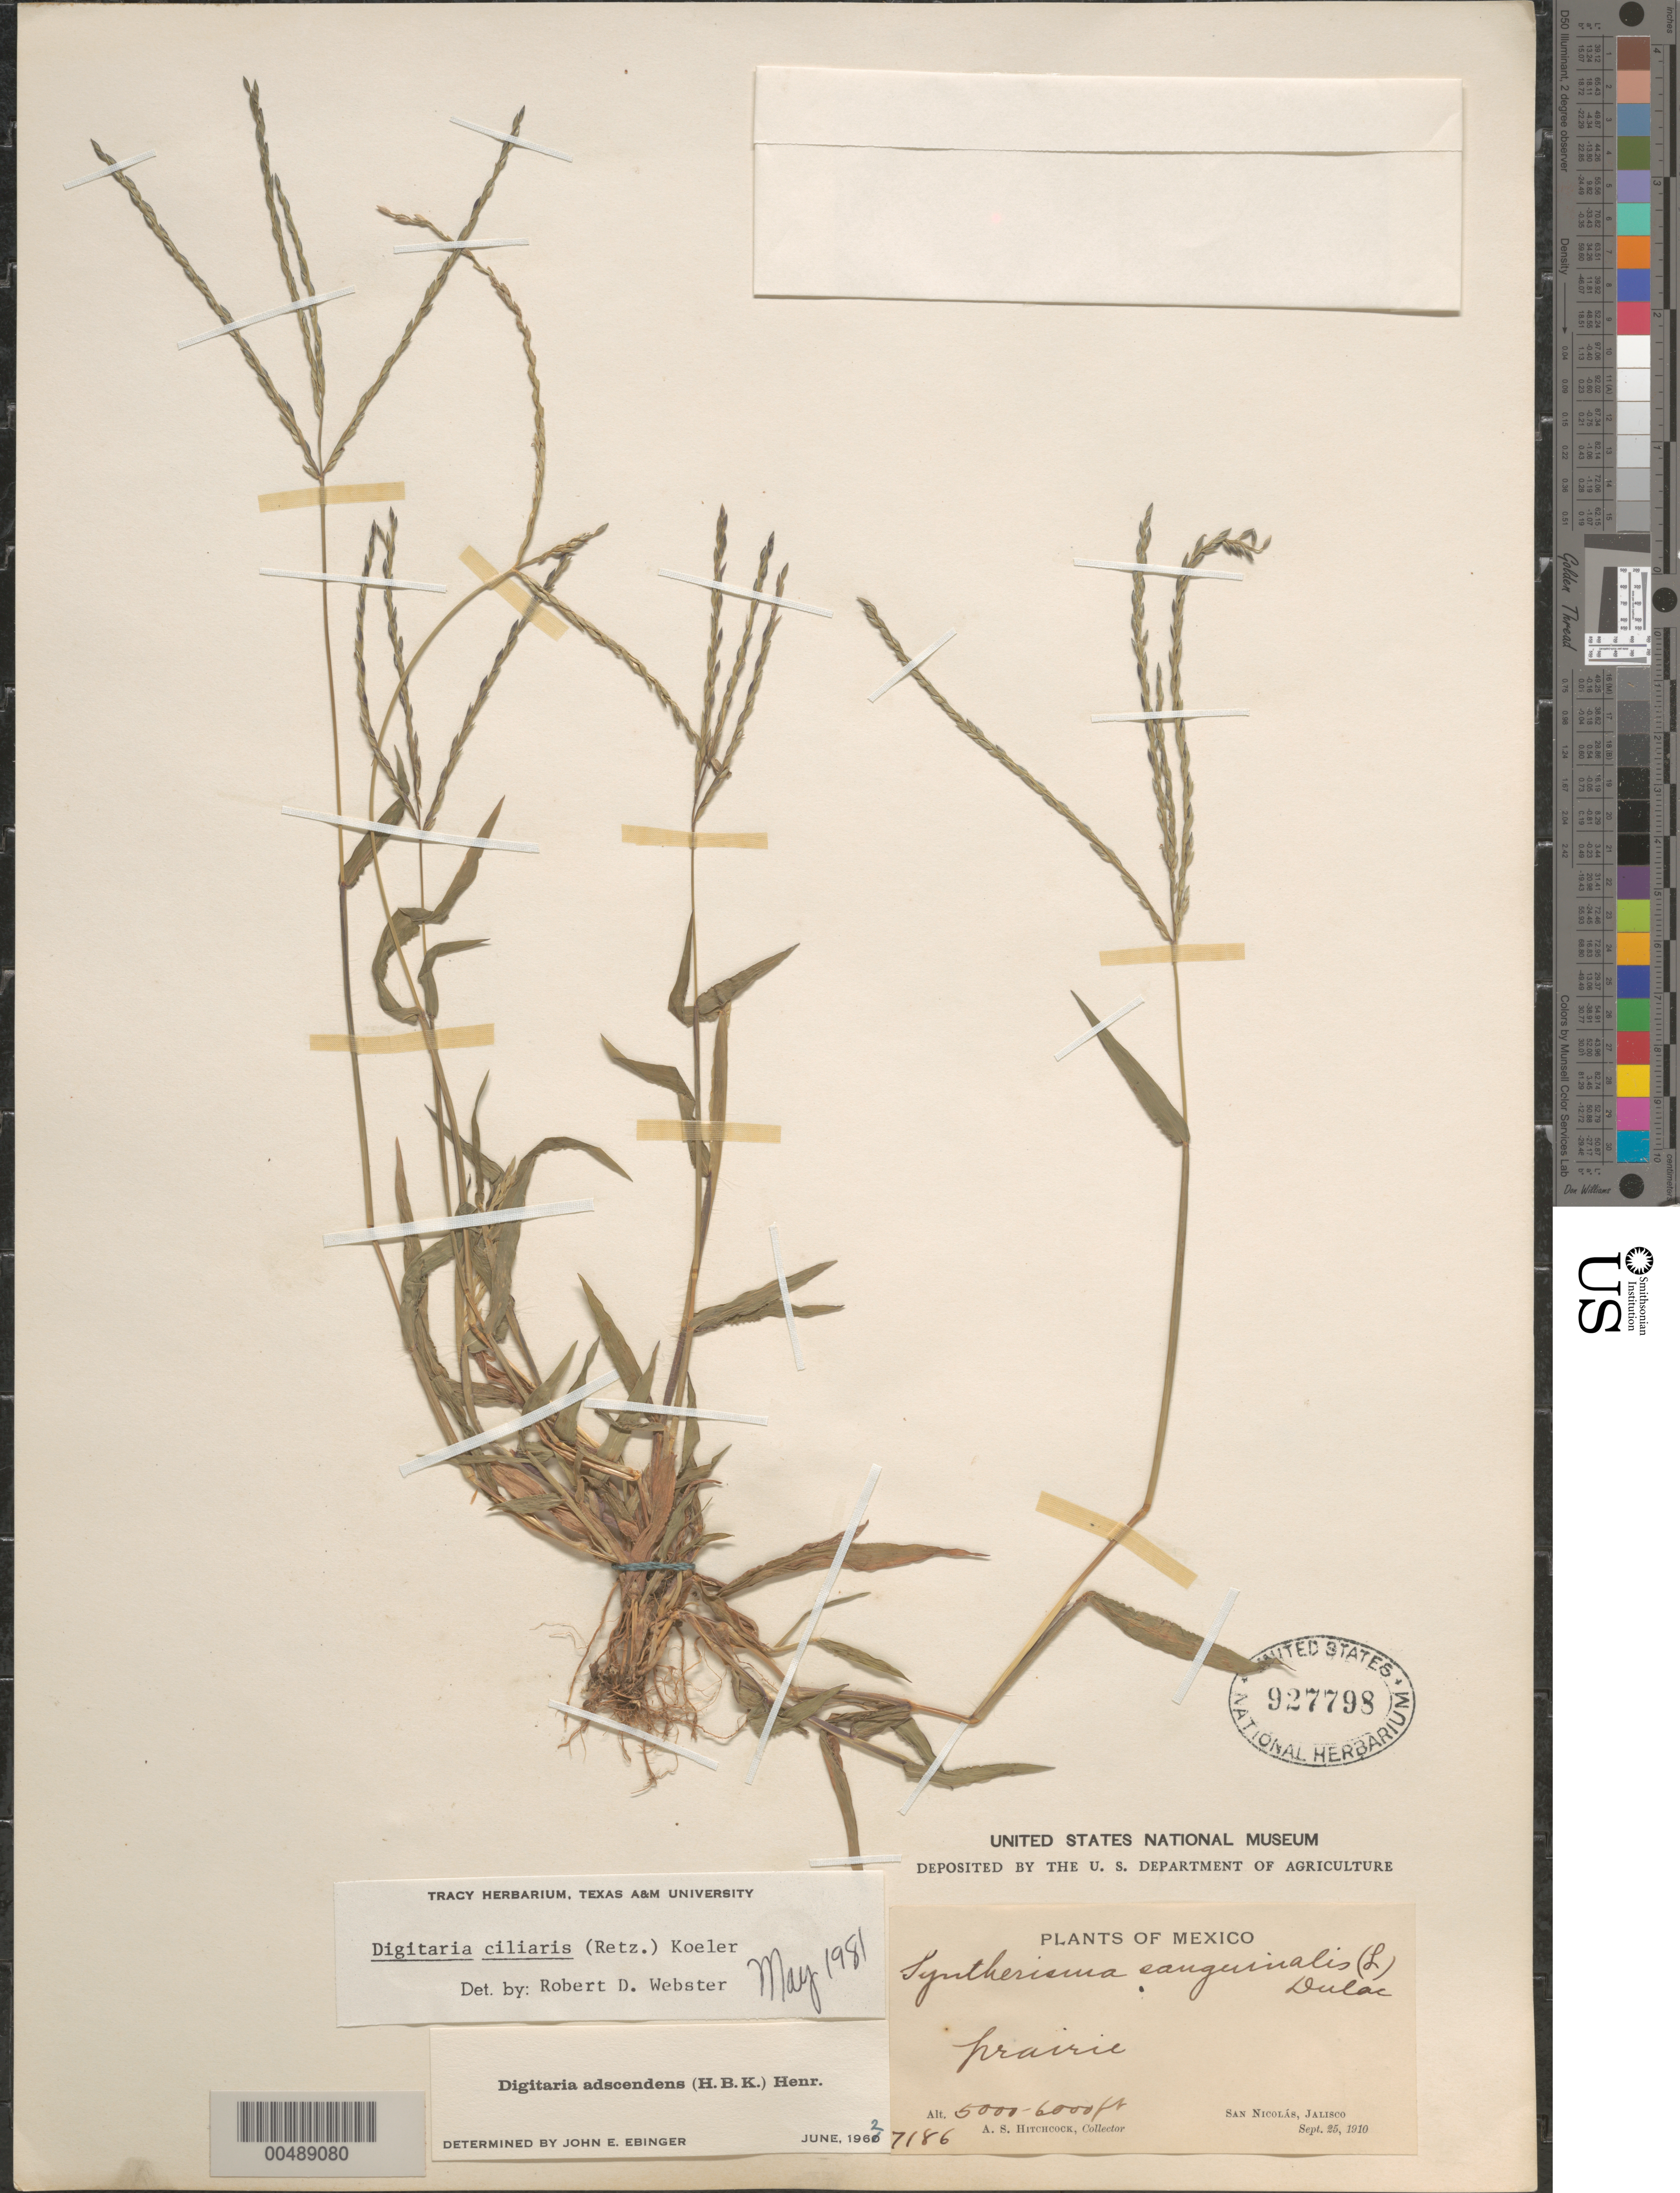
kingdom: Plantae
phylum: Tracheophyta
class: Liliopsida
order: Poales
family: Poaceae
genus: Digitaria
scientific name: Digitaria ciliaris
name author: (Retz.) Koeler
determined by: Webster, Robert D.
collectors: A. S. Hitchcock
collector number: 7186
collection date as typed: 25 Sep 1910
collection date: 1910-09-25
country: Mexico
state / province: Jalisco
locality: San Nicolás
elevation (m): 1524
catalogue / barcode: US 927798